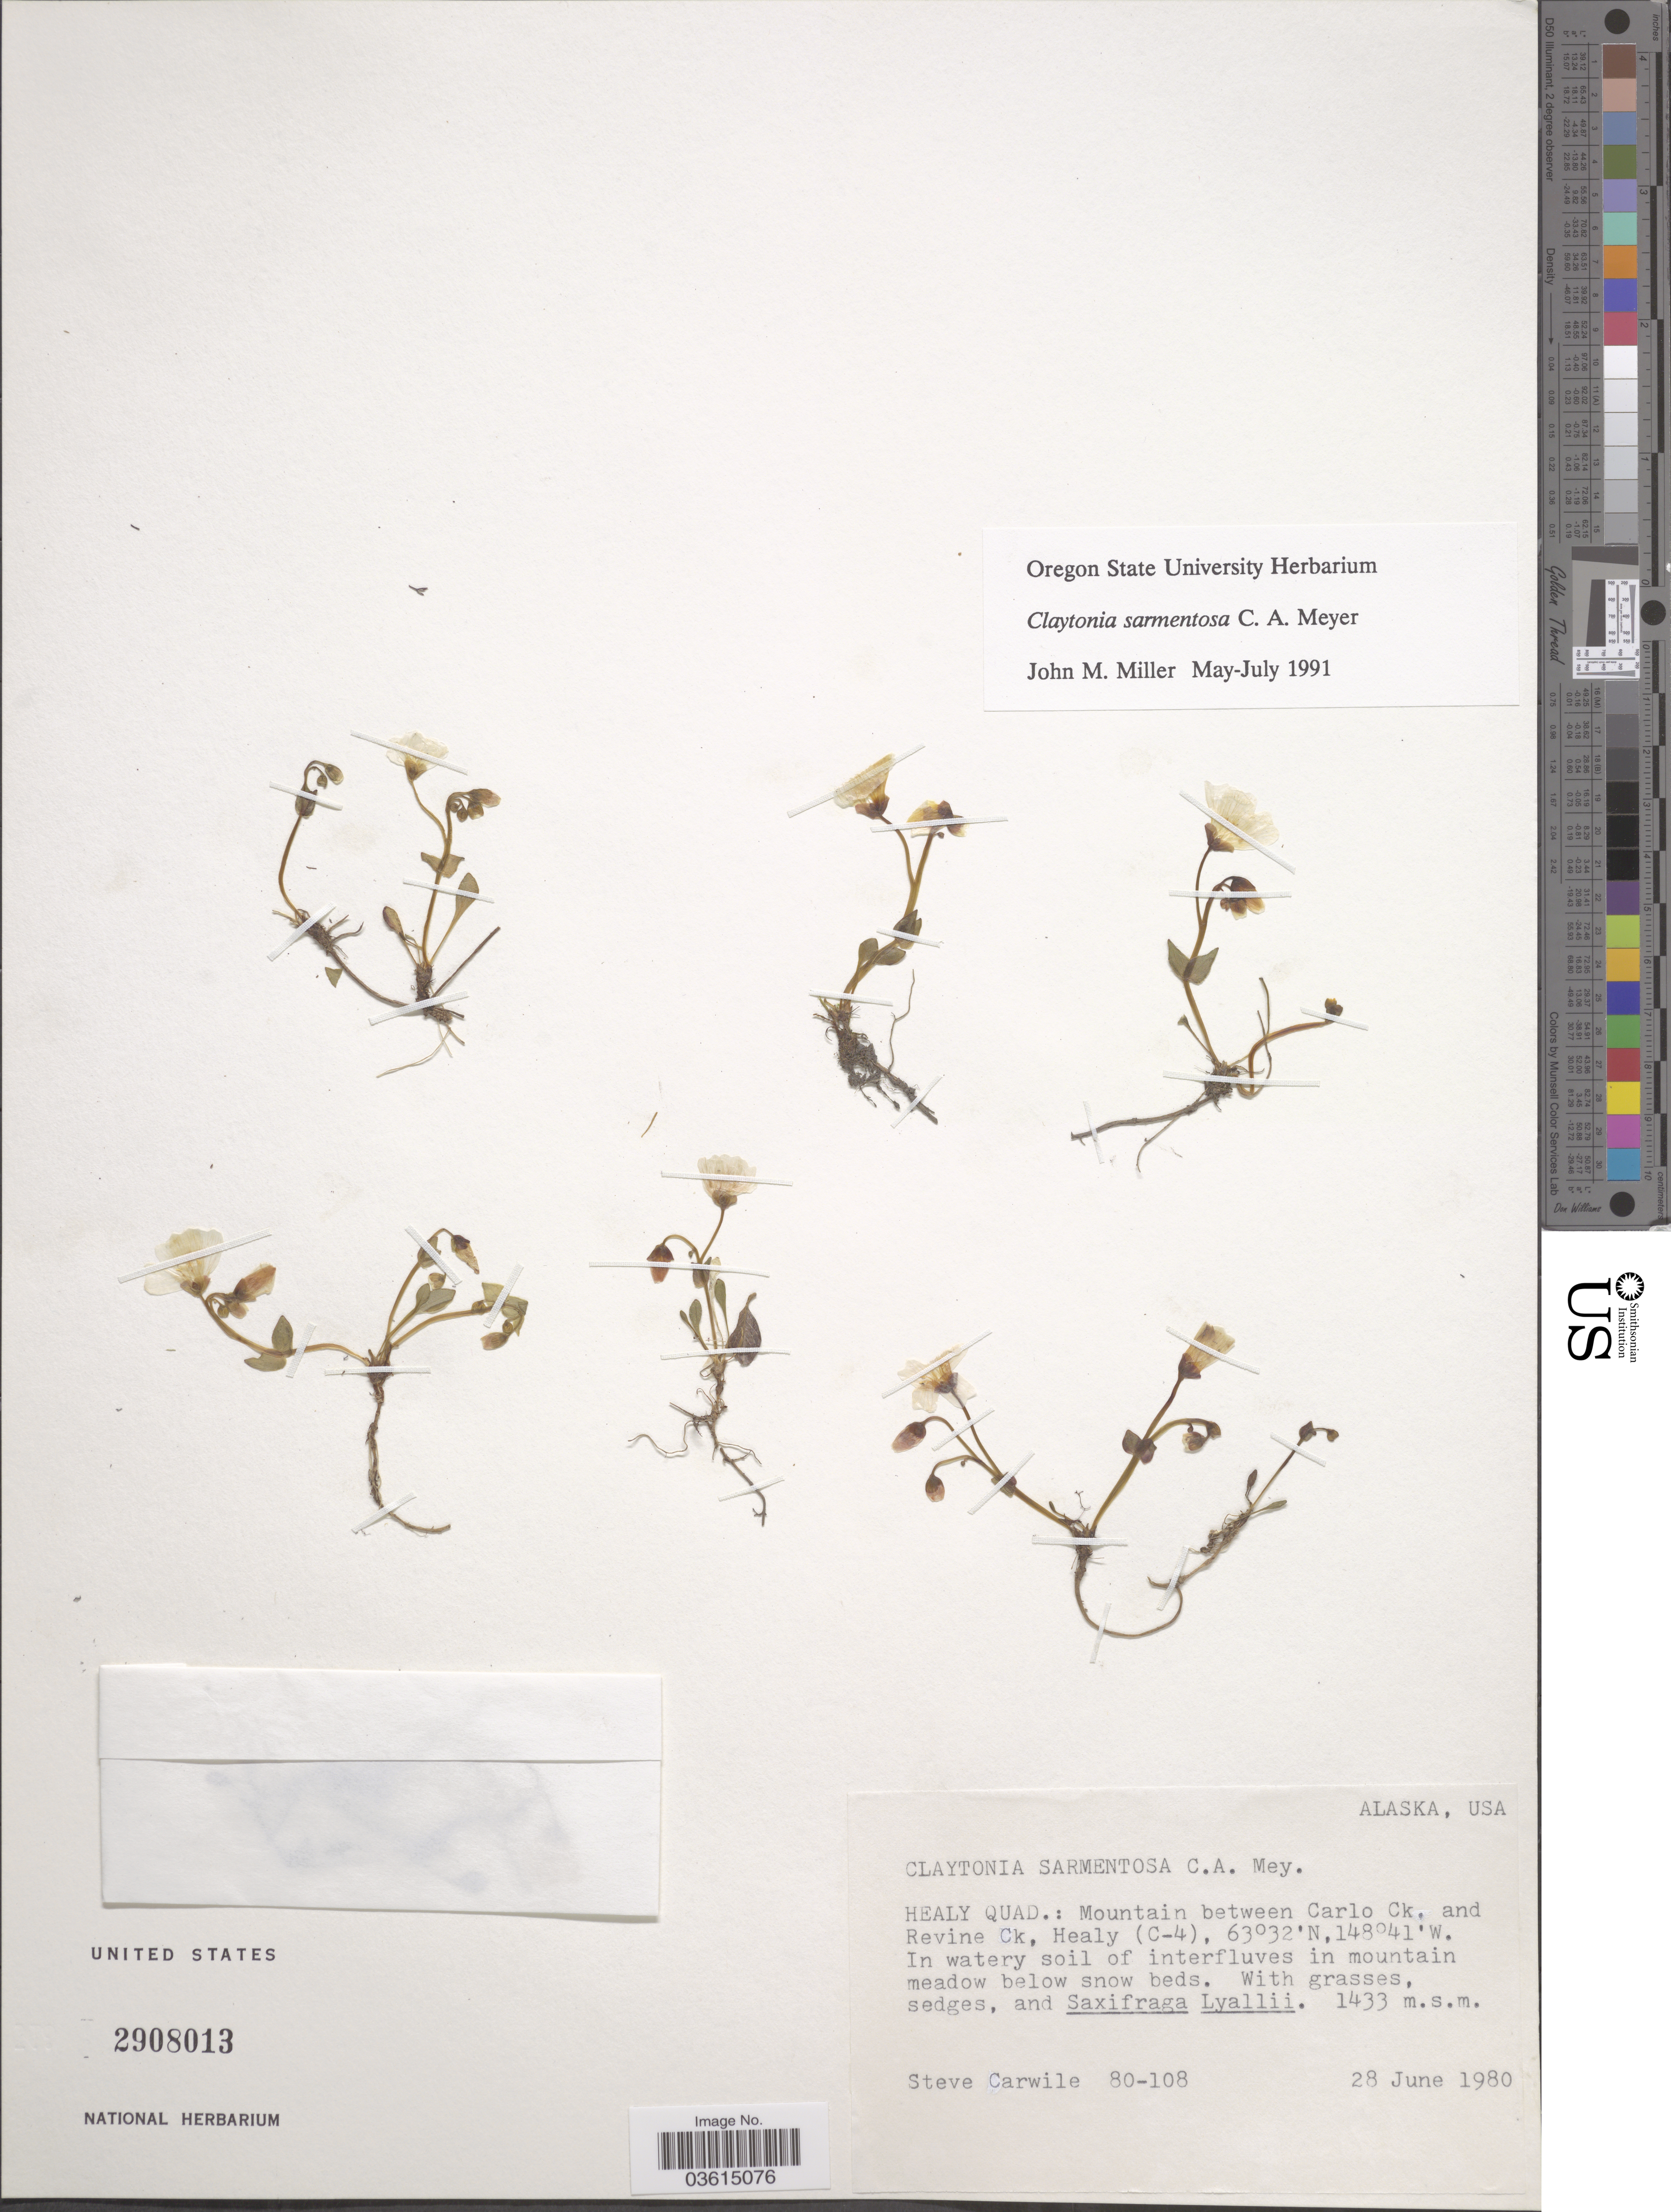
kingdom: Plantae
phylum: Tracheophyta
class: Magnoliopsida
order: Caryophyllales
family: Montiaceae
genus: Claytonia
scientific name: Claytonia sarmentosa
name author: C.A. Mey.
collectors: S. Carwile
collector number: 80-108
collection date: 1980-06-28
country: United States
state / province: Alaska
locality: USA. Healy Quad.: Mountain between Carlo Ck. and Revine Ck. Healy (C-4).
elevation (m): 1433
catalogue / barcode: US 2908013